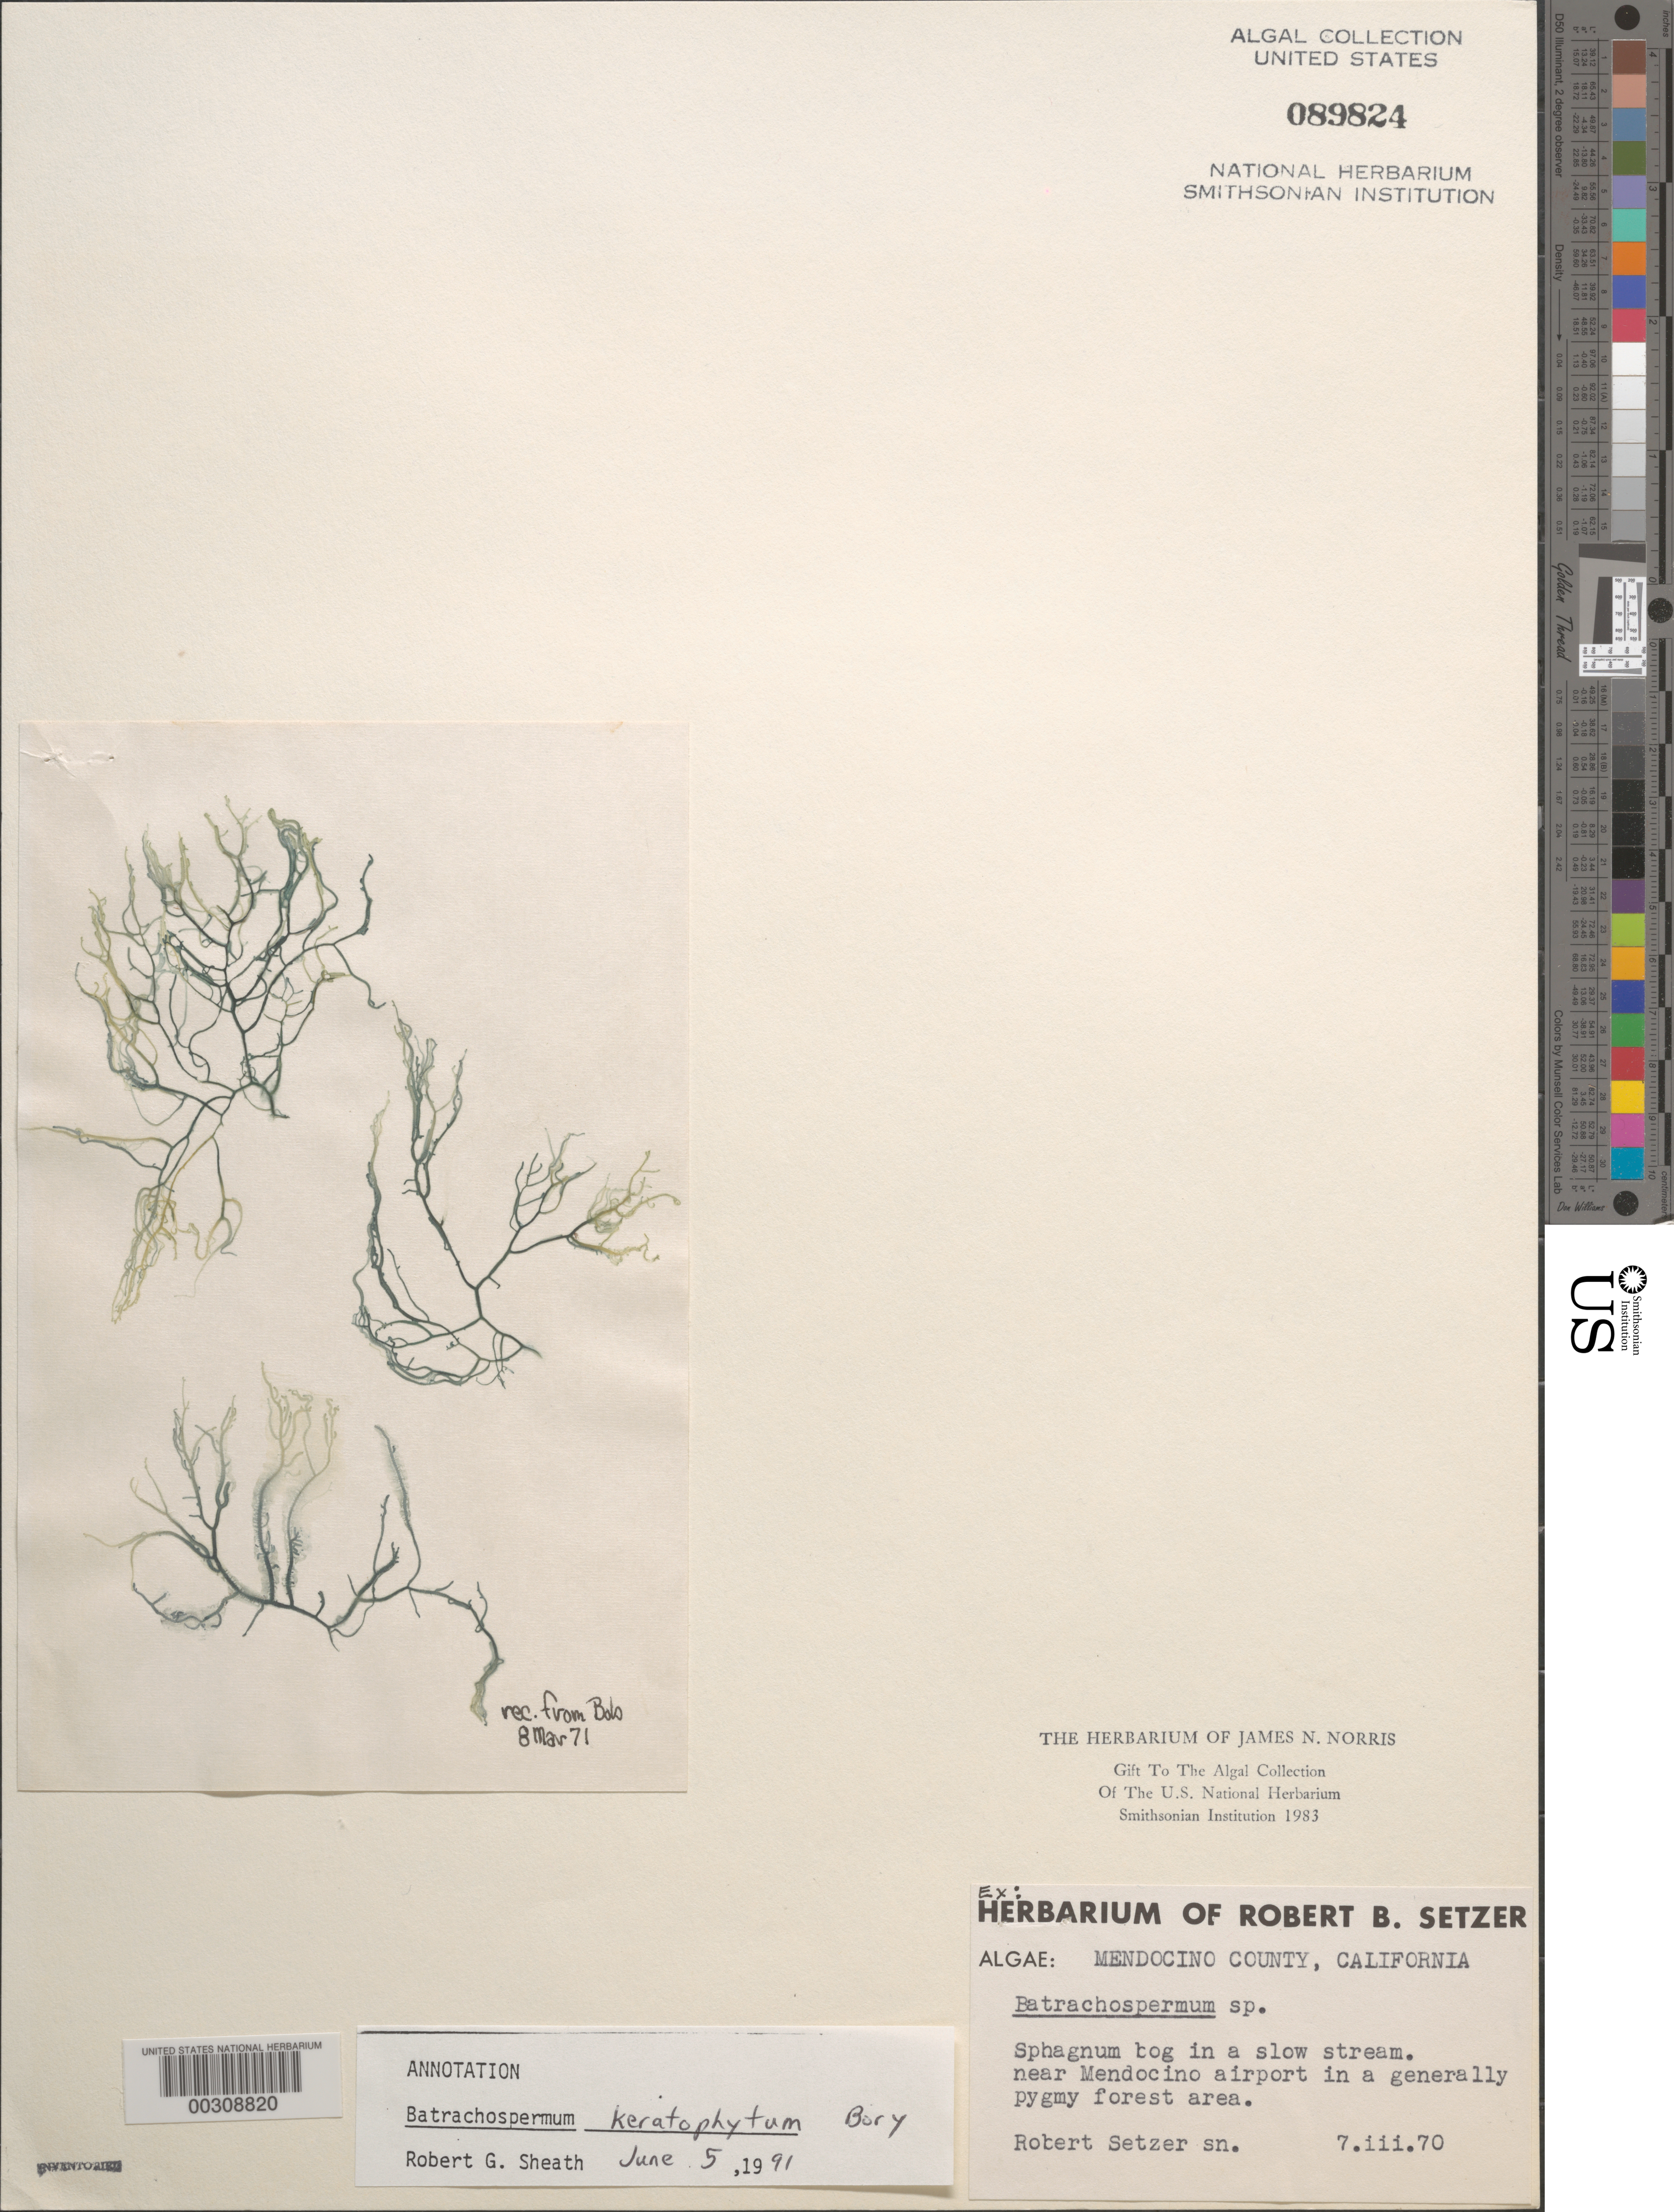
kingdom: Plantae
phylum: Rhodophyta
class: Florideophyceae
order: Batrachospermales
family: Batrachospermaceae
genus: Paludicola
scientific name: Paludicola keratophyta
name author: (Bory) M.L. Vis & Necchi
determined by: Algae name updating Project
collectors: R. Setzer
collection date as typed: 07 Mar 1970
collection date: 1970-03-07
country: United States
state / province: California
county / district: Mendocino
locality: Near Mendocino Airport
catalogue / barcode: US 89824